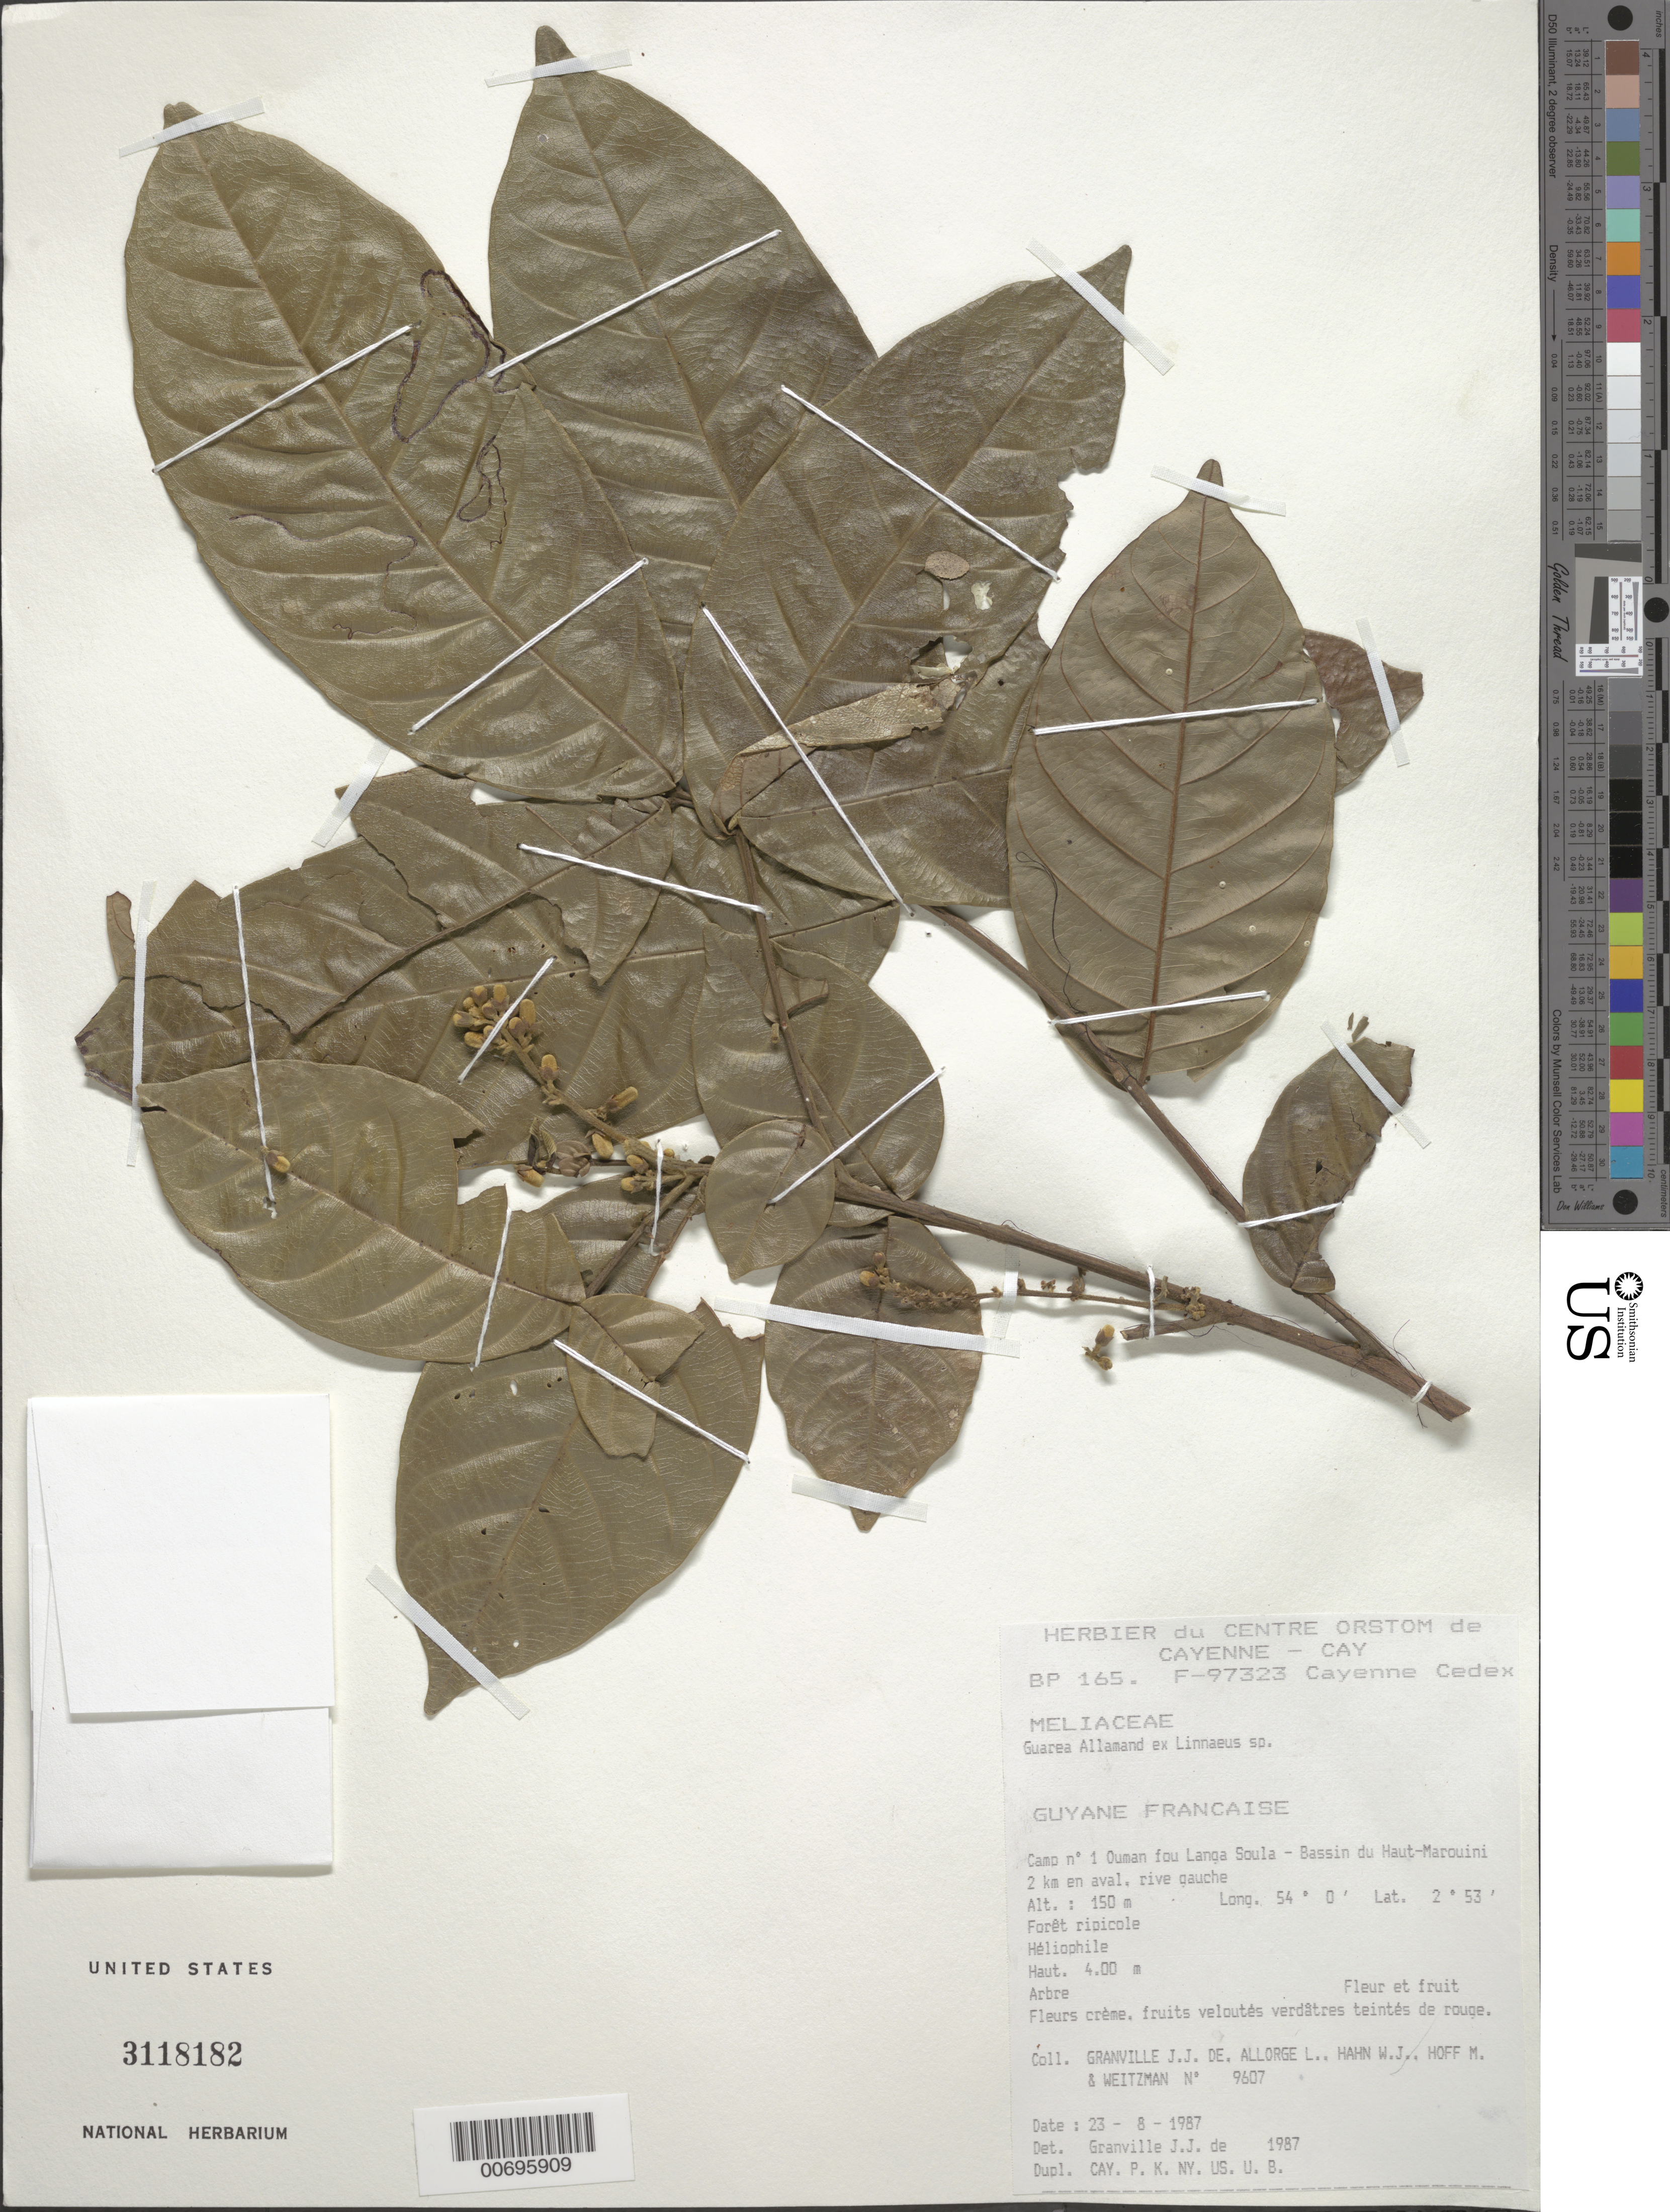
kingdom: Plantae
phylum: Tracheophyta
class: Magnoliopsida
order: Sapindales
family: Meliaceae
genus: Guarea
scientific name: Guarea sp.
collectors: J.-J. de Granville, L. Allorge, W. J. Hahn, M. Hoff & A. L. Weitzman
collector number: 9607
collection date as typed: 23-Aug-87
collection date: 1987-08-23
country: French Guiana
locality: Ouman fou Langa Soula, Camp #1, Bassin du Haut-Marouini, 2 km en aval, rive gauche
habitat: Forêt ripicole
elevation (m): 150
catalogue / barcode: US 3118182